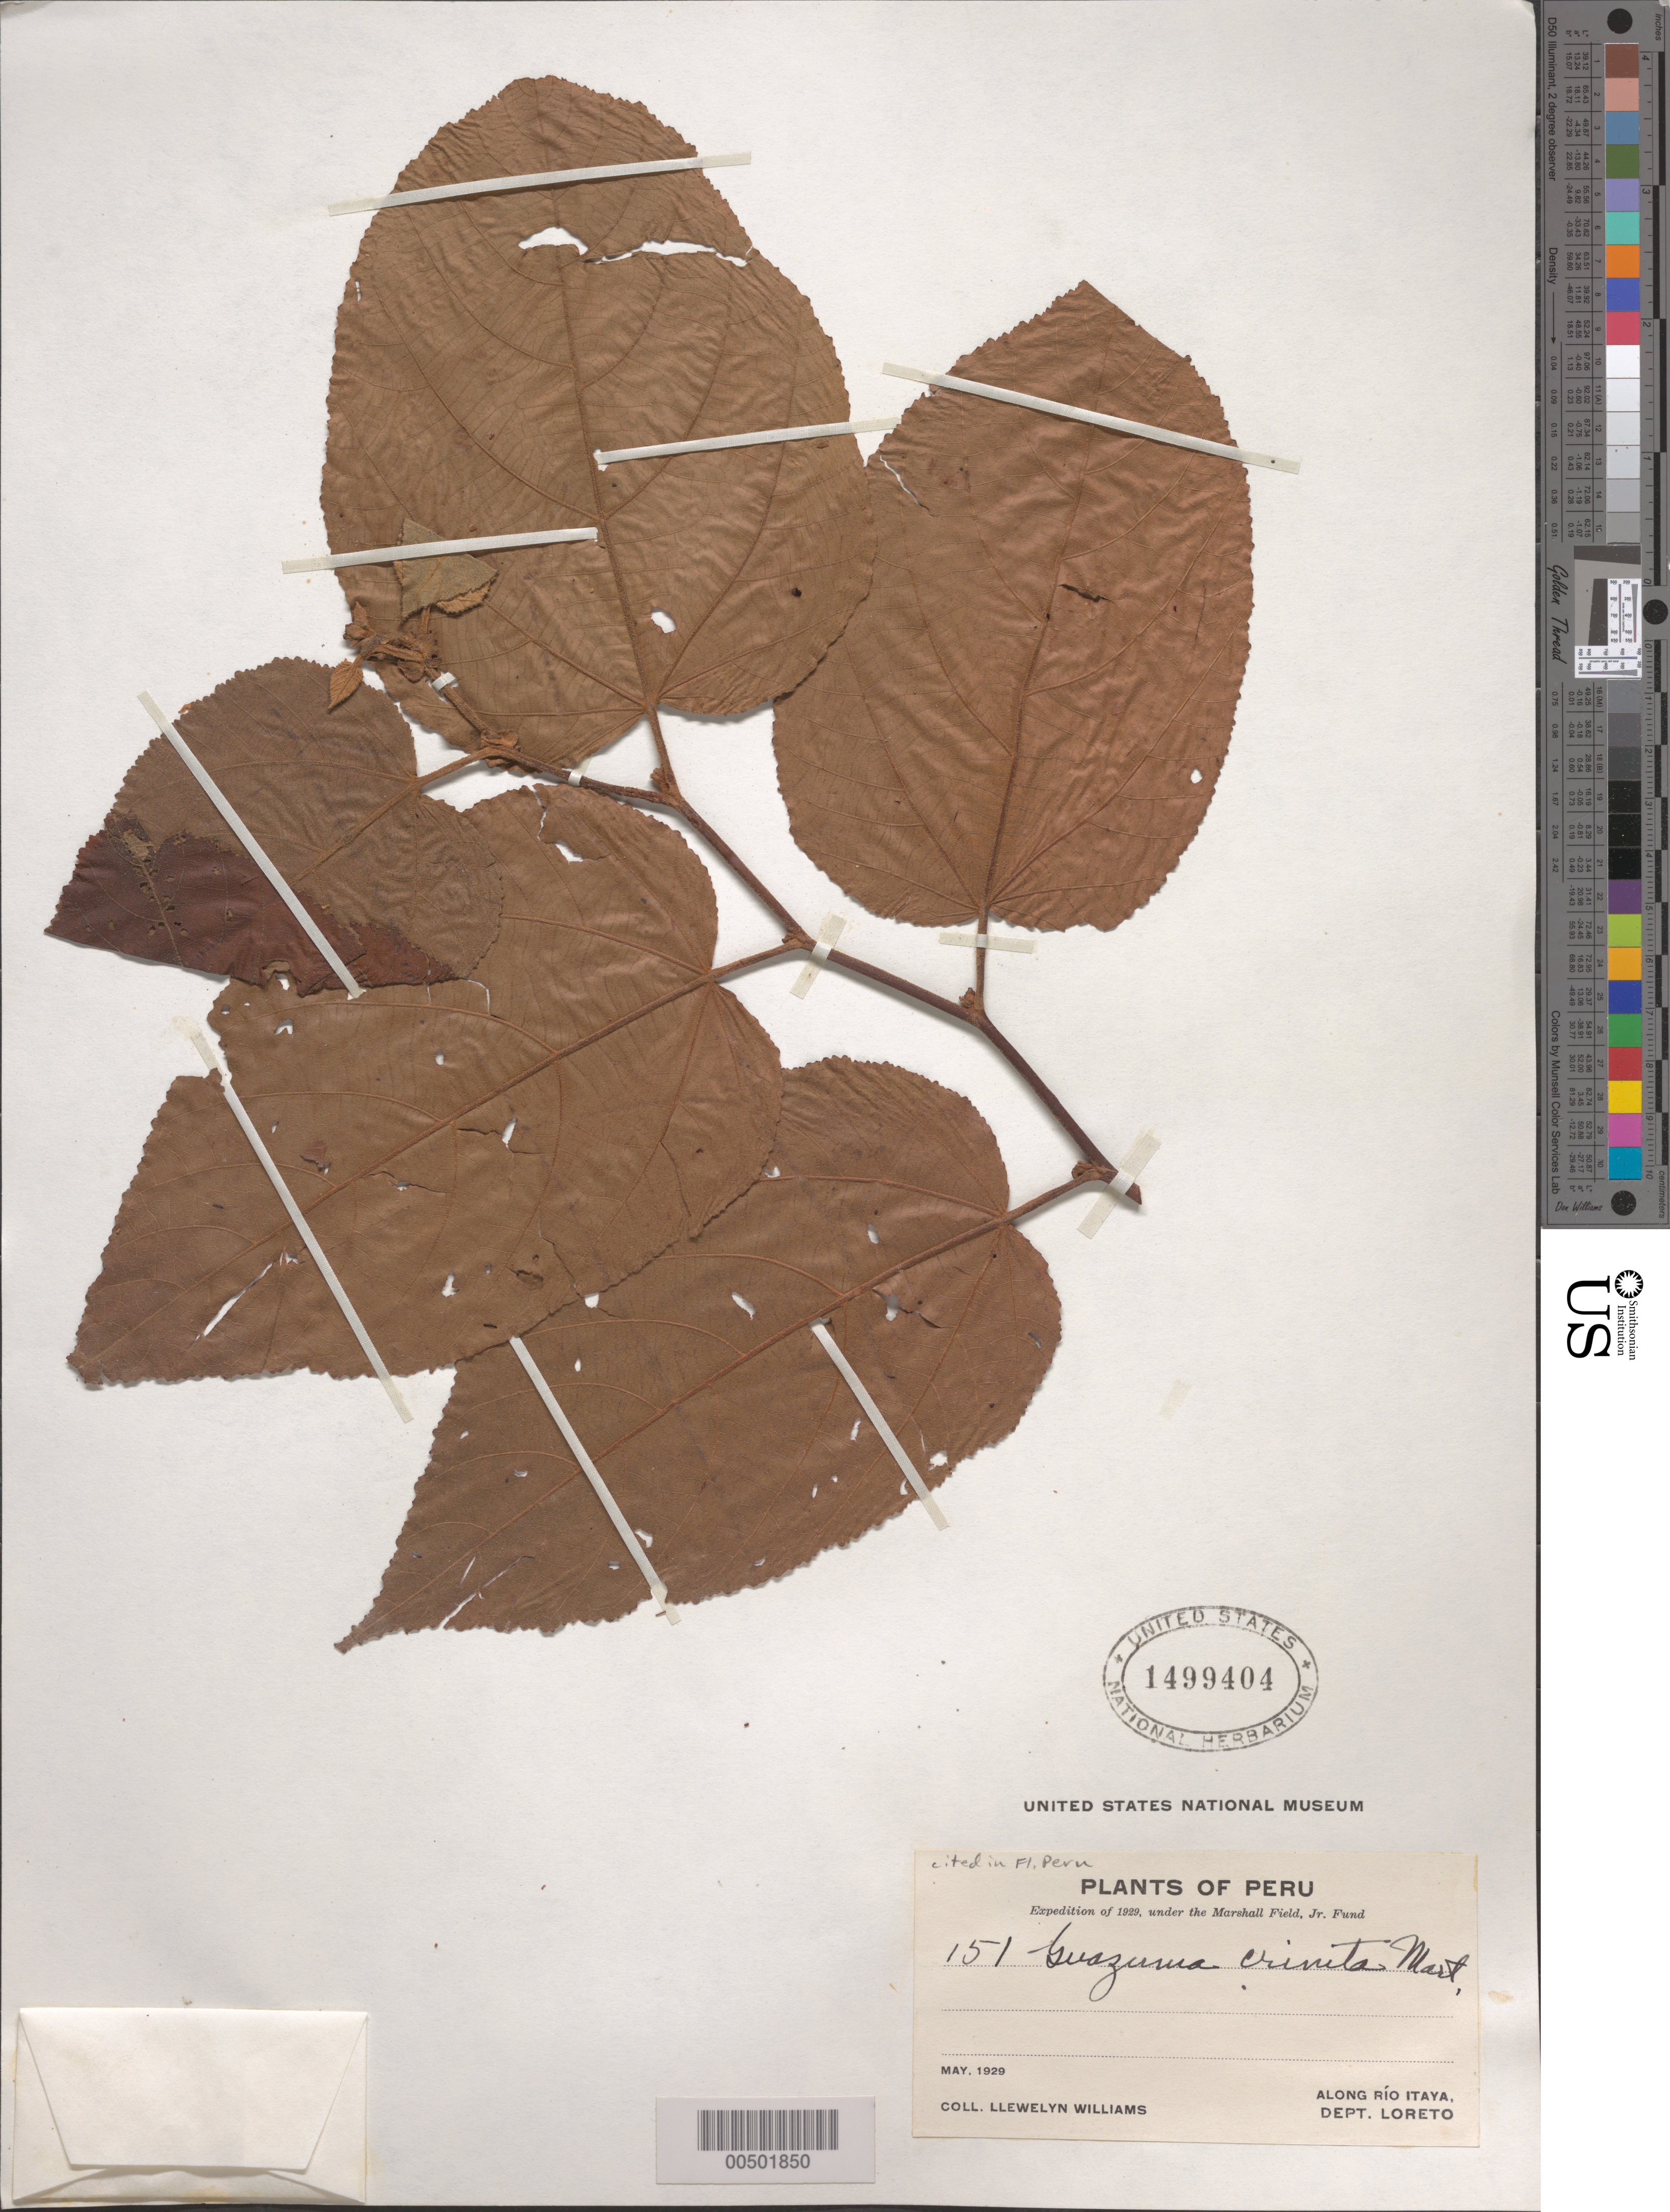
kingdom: Plantae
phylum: Tracheophyta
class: Magnoliopsida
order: Malvales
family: Malvaceae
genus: Guazuma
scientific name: Guazuma crinita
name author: Mart.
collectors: Ll. Williams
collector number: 151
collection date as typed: May 1929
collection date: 1929-05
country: Peru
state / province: Loreto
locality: Along Río Itaya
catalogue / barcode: US 1499404